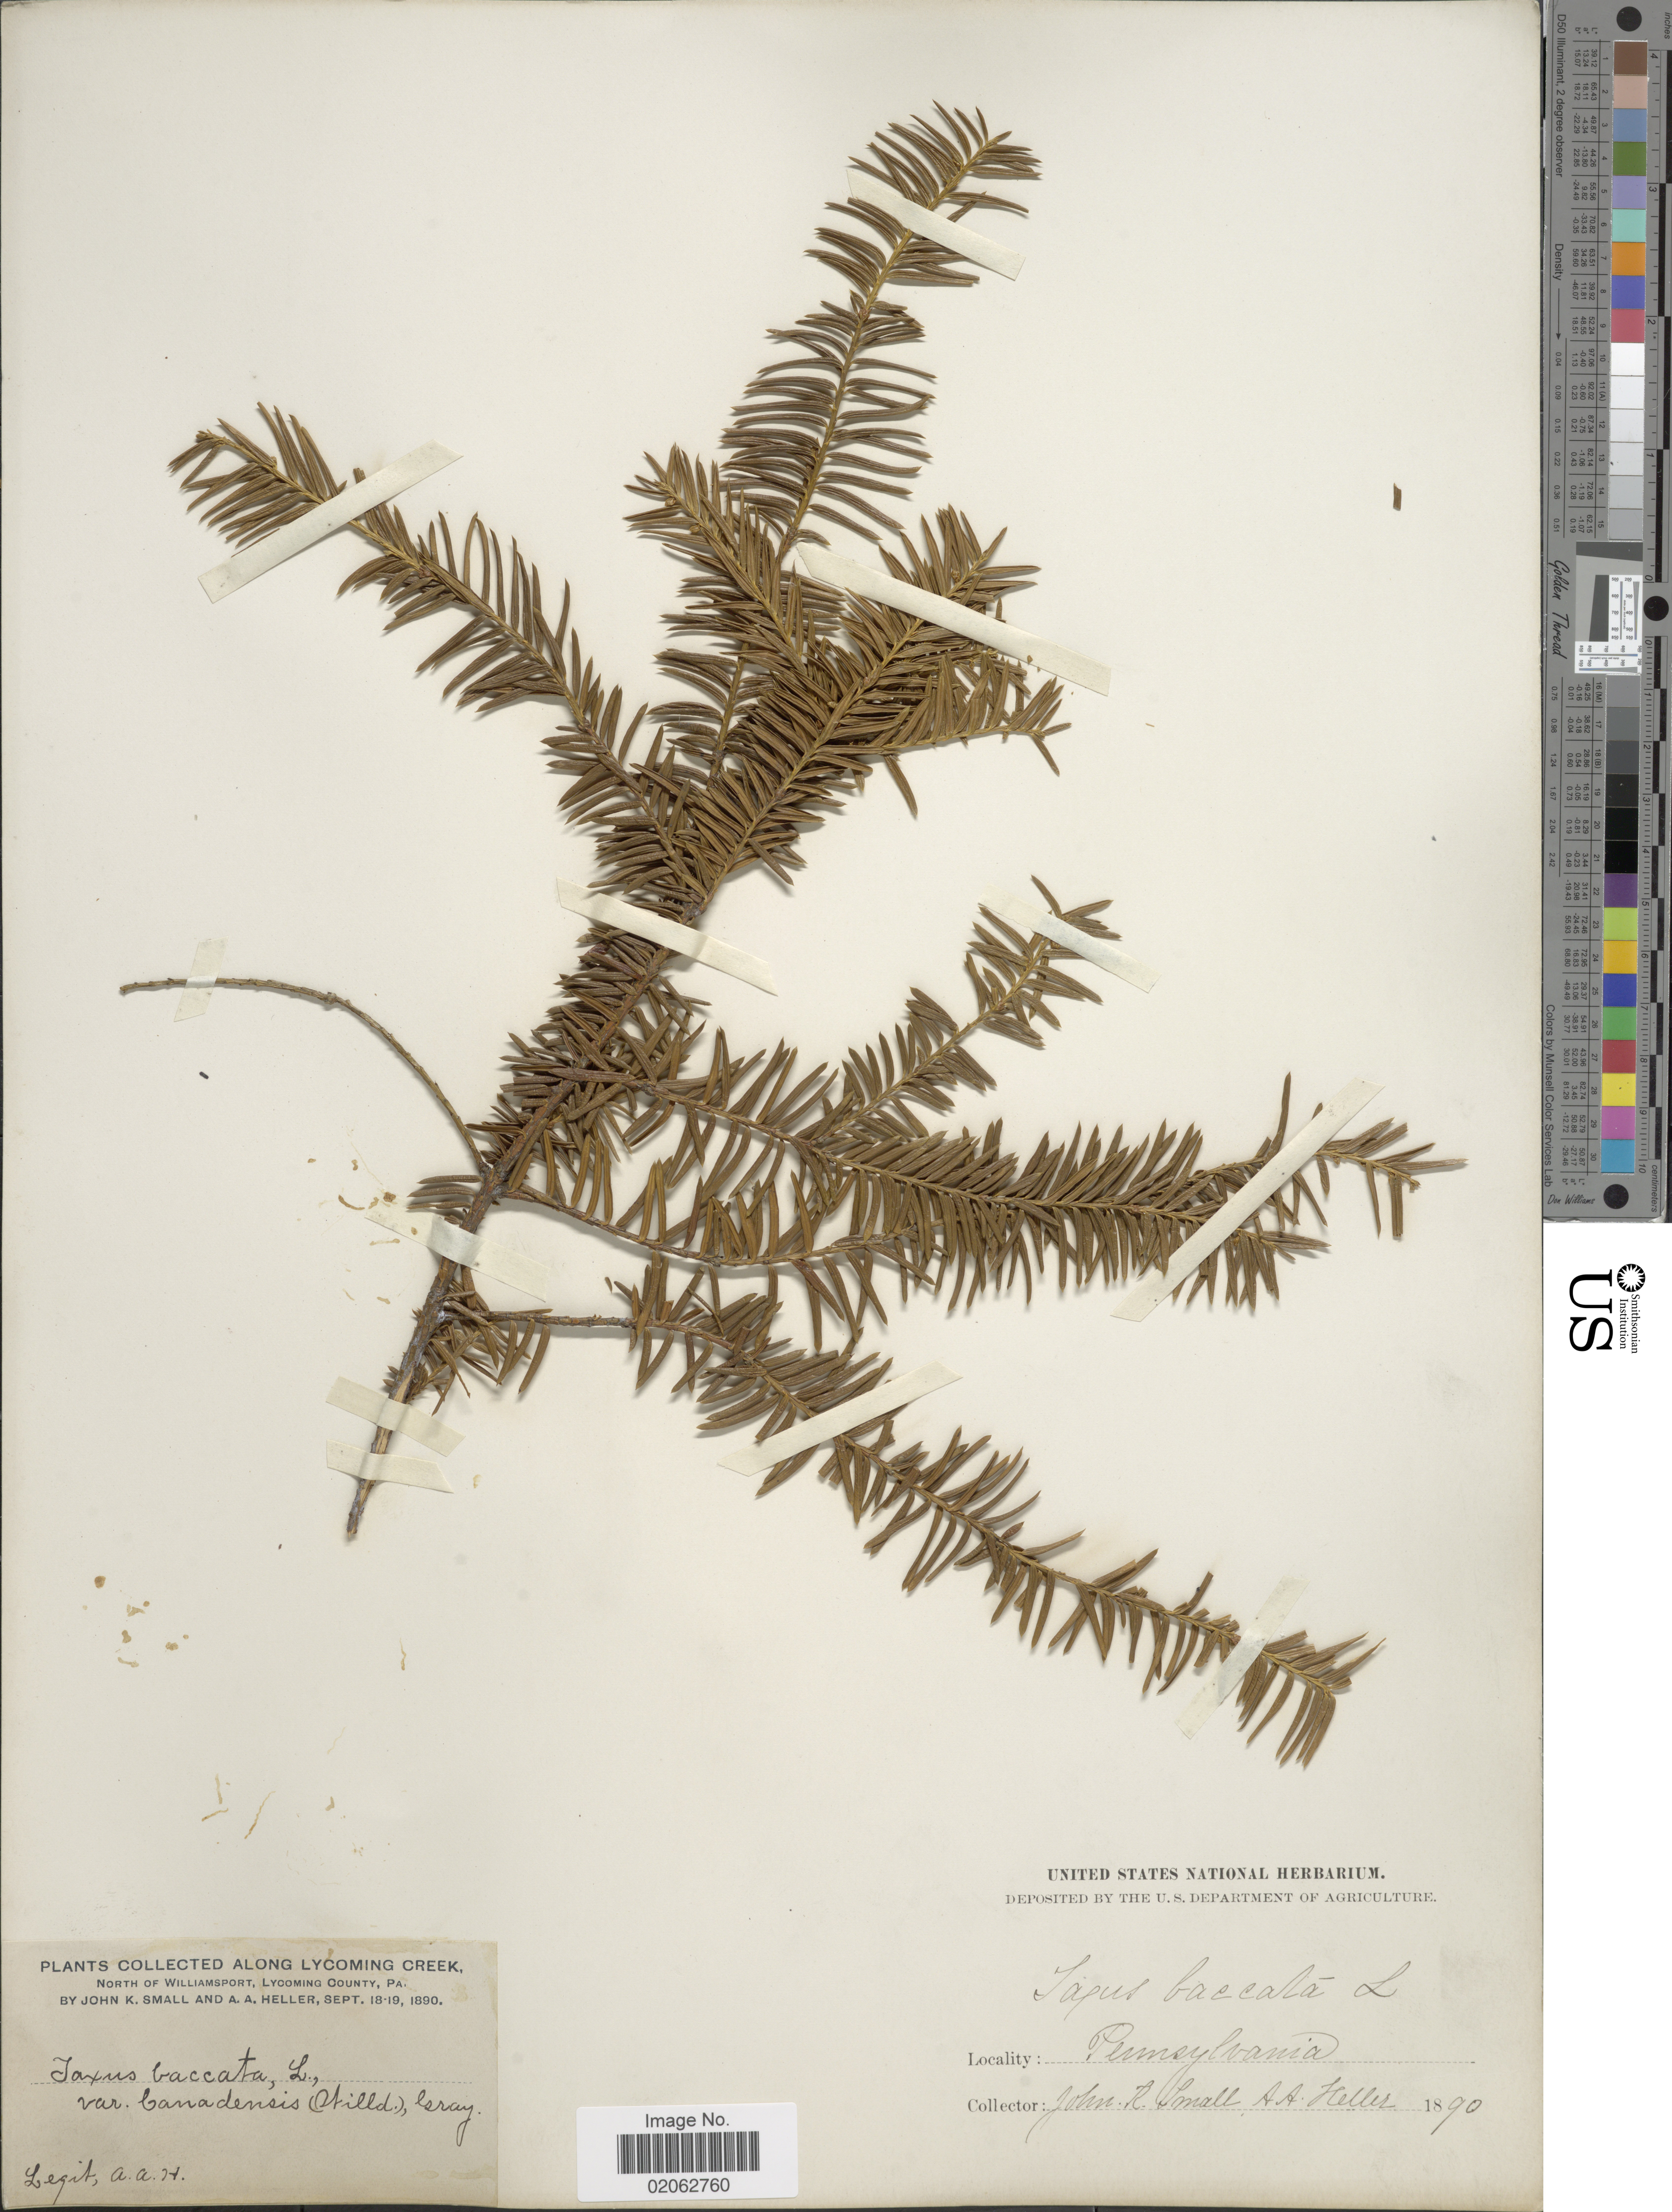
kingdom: Plantae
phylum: Tracheophyta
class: Pinopsida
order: Pinales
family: Taxaceae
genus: Taxus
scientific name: Taxus canadensis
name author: Marshall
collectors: J. K. Small & A. A. Heller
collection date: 1890-09-18/1890-09-19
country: United States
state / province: Pennsylvania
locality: Along Lycoming Creek, North of Williamsport, Lycoming County, Pa